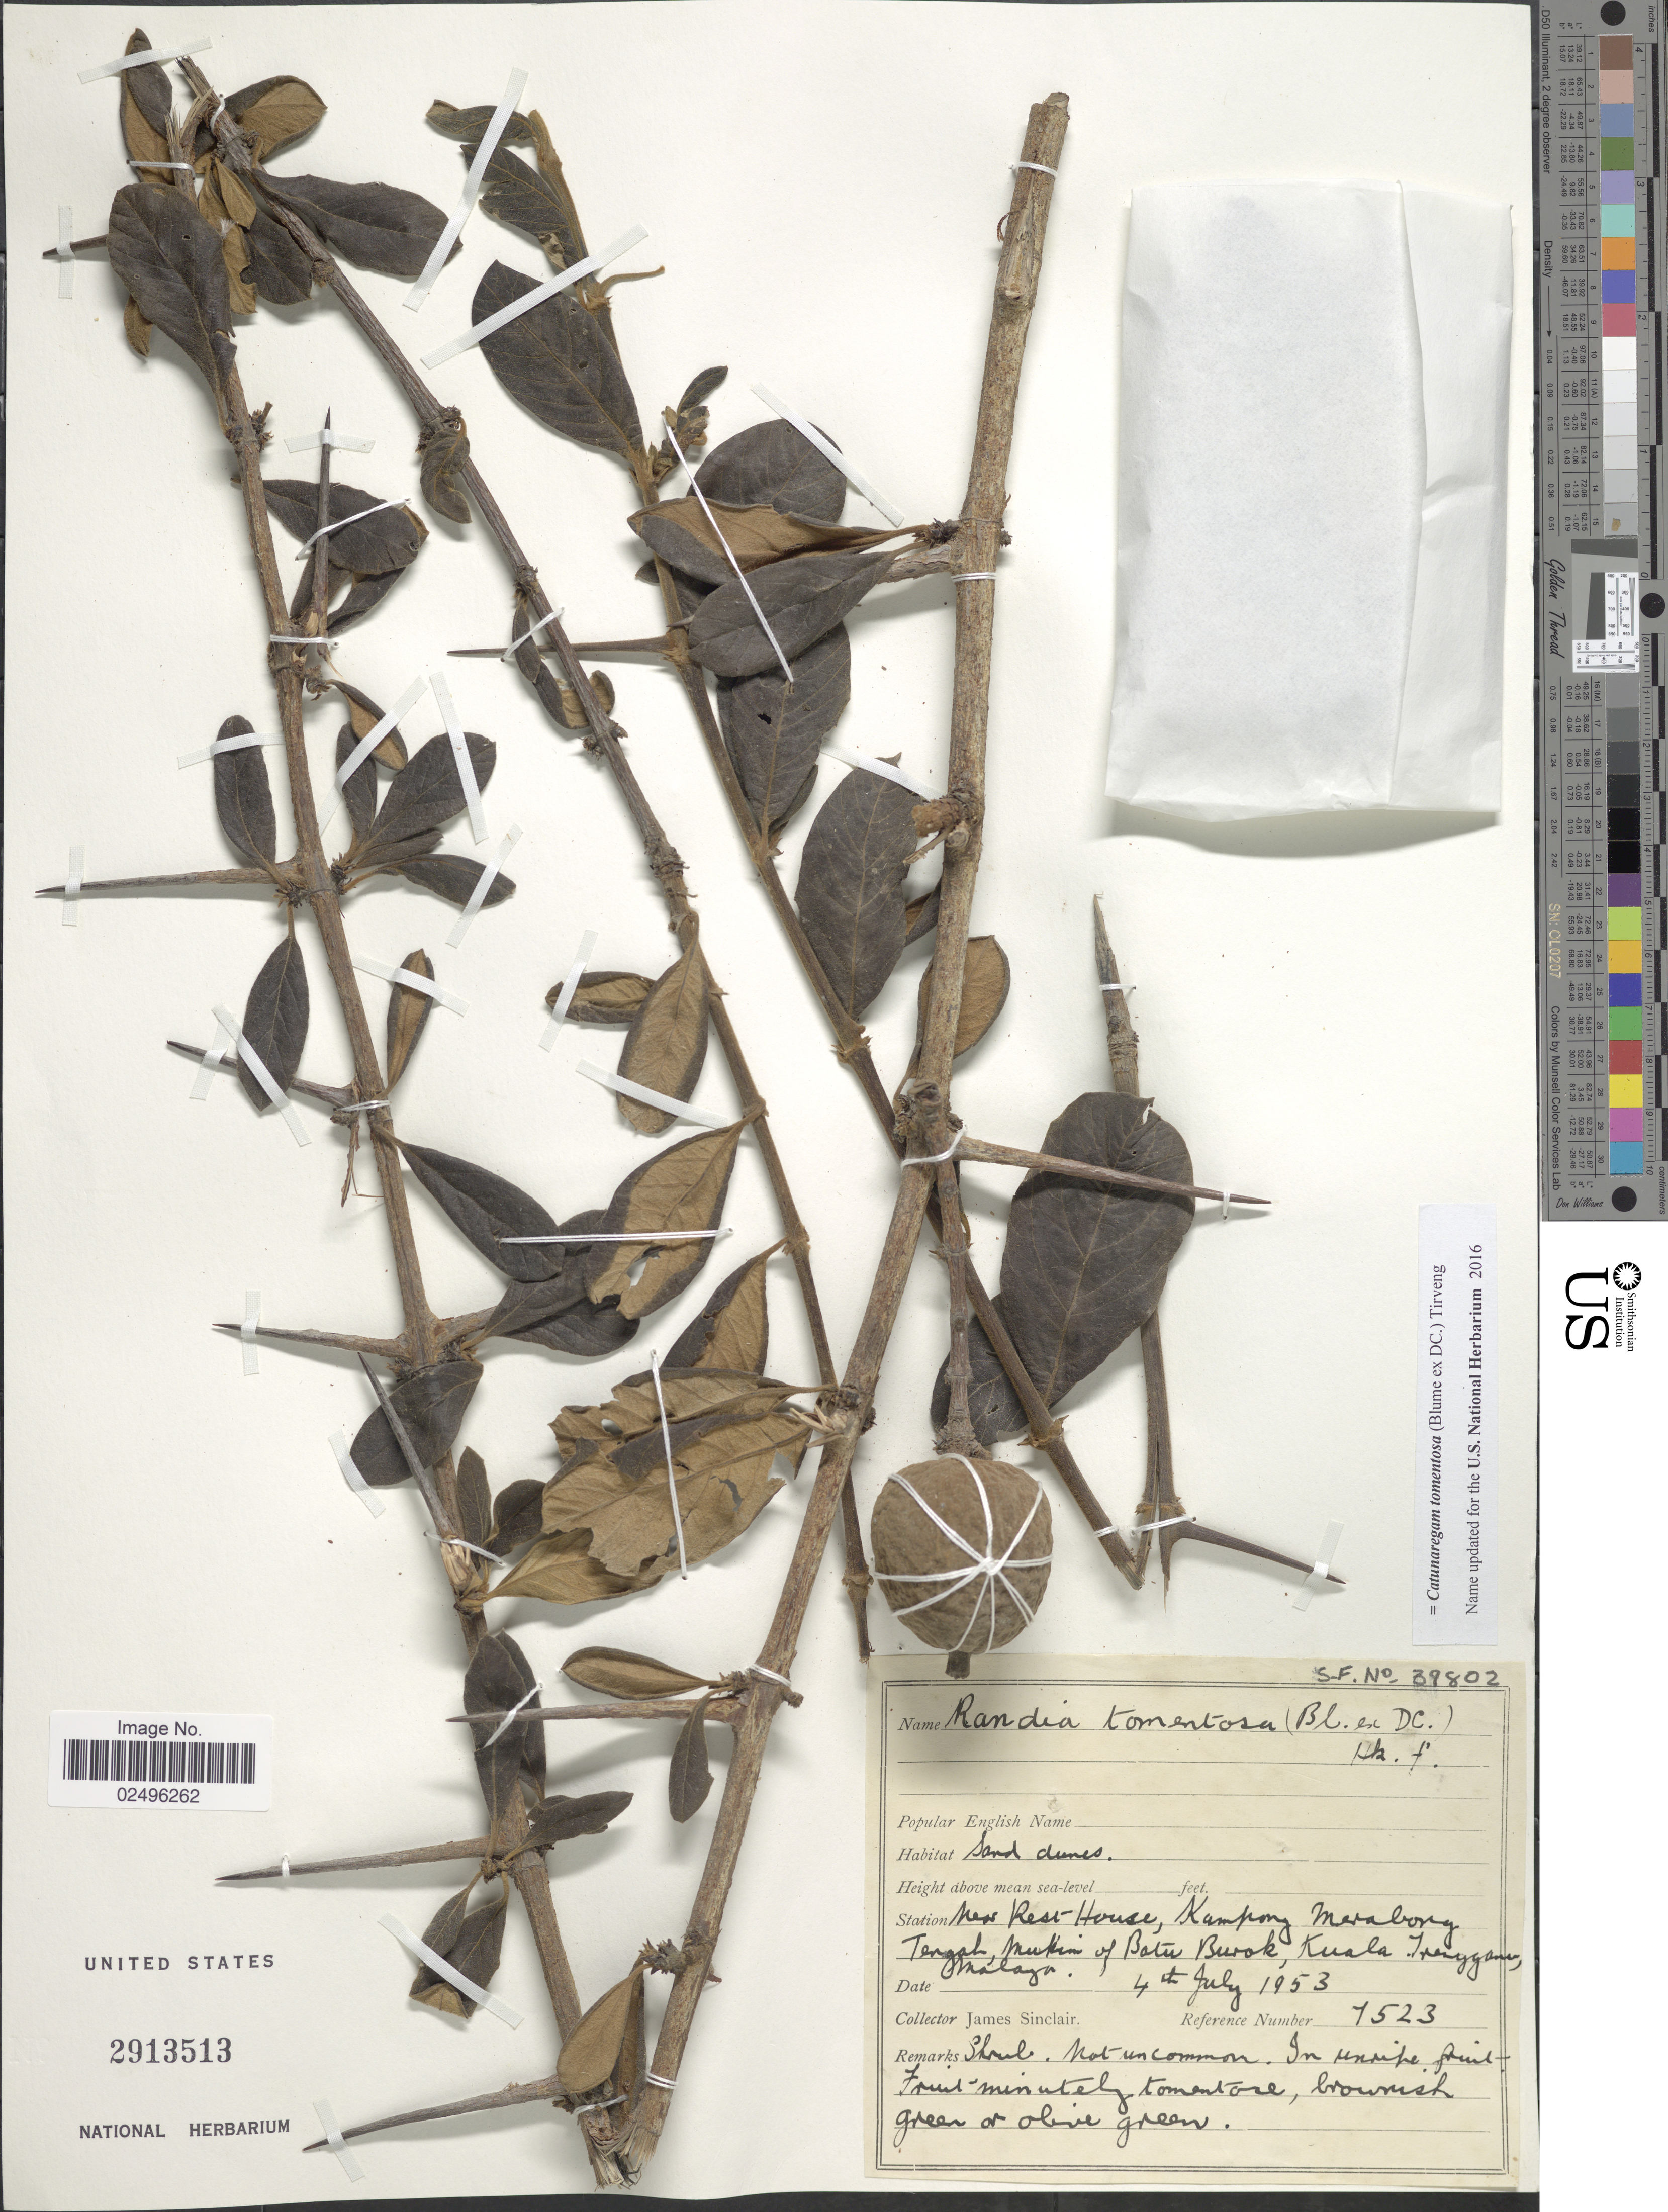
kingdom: Plantae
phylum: Tracheophyta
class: Magnoliopsida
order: Gentianales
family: Rubiaceae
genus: Catunaregam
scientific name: Catunaregam tomentosa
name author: (Blume ex DC.) Tirveng.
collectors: J. Sinclair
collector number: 7523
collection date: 1953-07-04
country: Malaysia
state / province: Terengganu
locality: Near Rest House, Kampong Merabong Tengah Mukim of Batu Burok Kuala Terengganu Malaya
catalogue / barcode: US 2913513